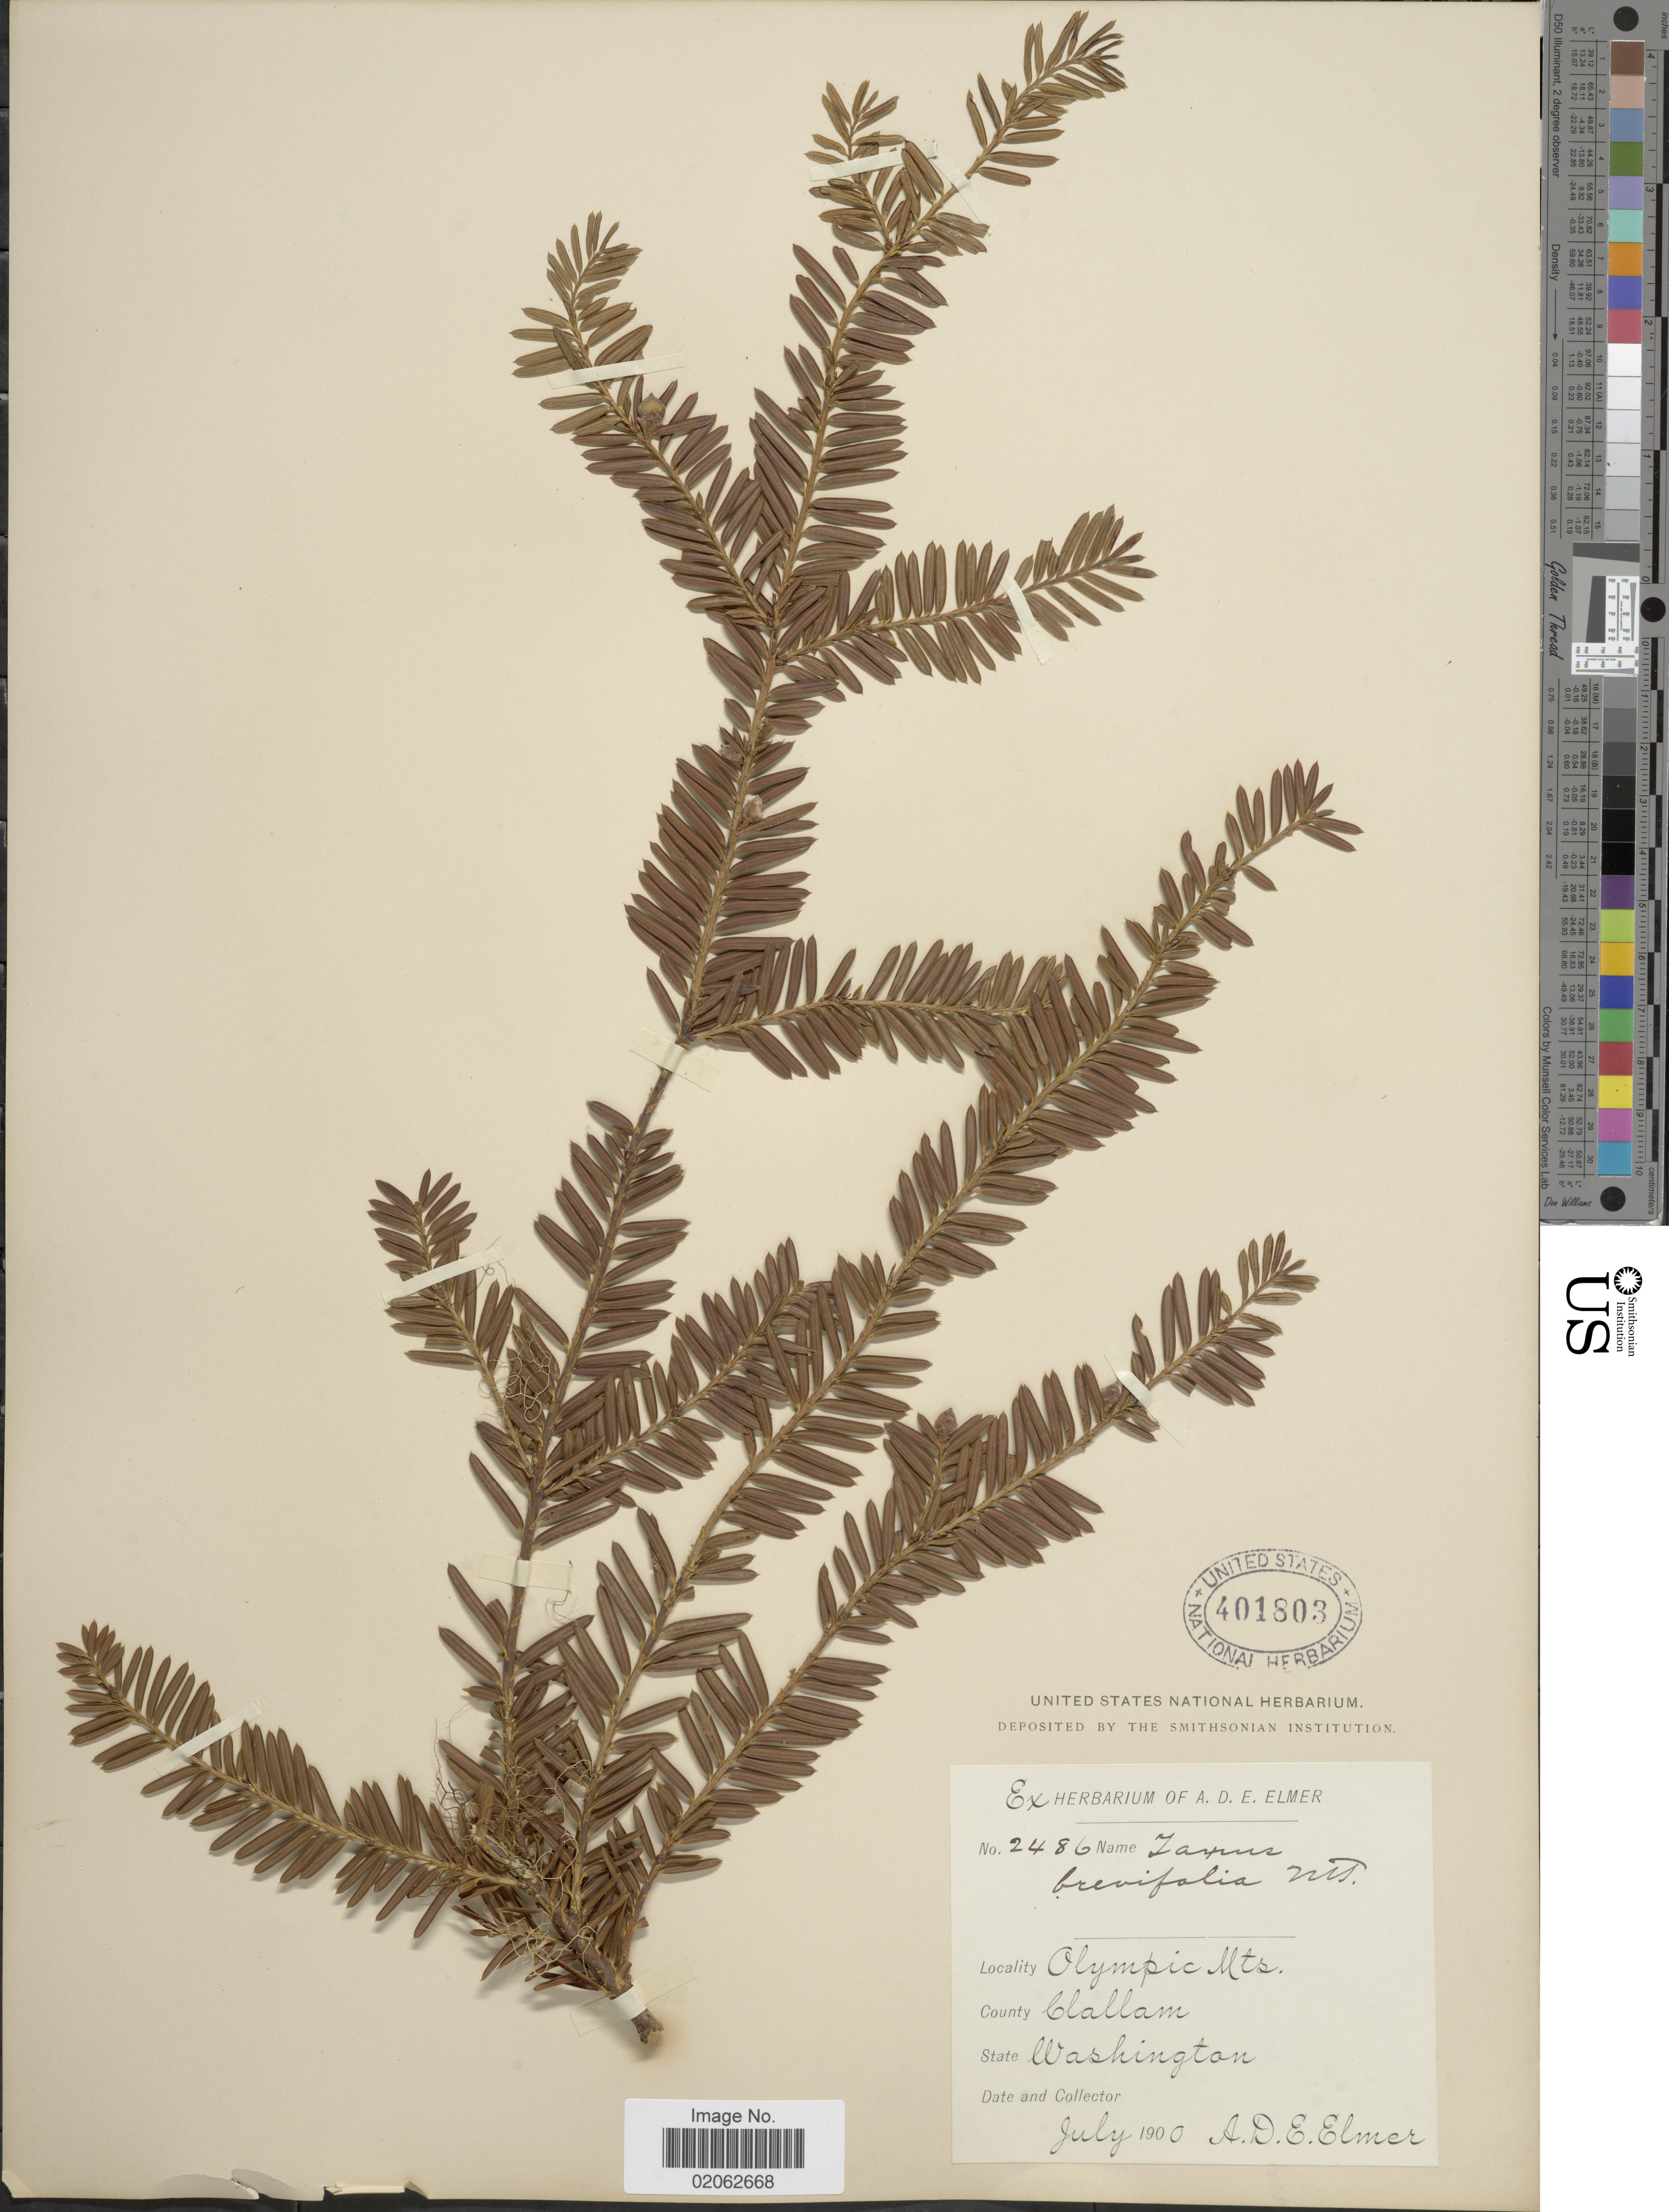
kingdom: Plantae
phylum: Tracheophyta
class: Pinopsida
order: Pinales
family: Taxaceae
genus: Taxus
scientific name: Taxus brevifolia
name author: Nutt.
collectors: A. D. E. Elmer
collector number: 2486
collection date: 1900-07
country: United States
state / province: Washington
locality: Olympic Mts., Clallam, State Washington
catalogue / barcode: US 401803